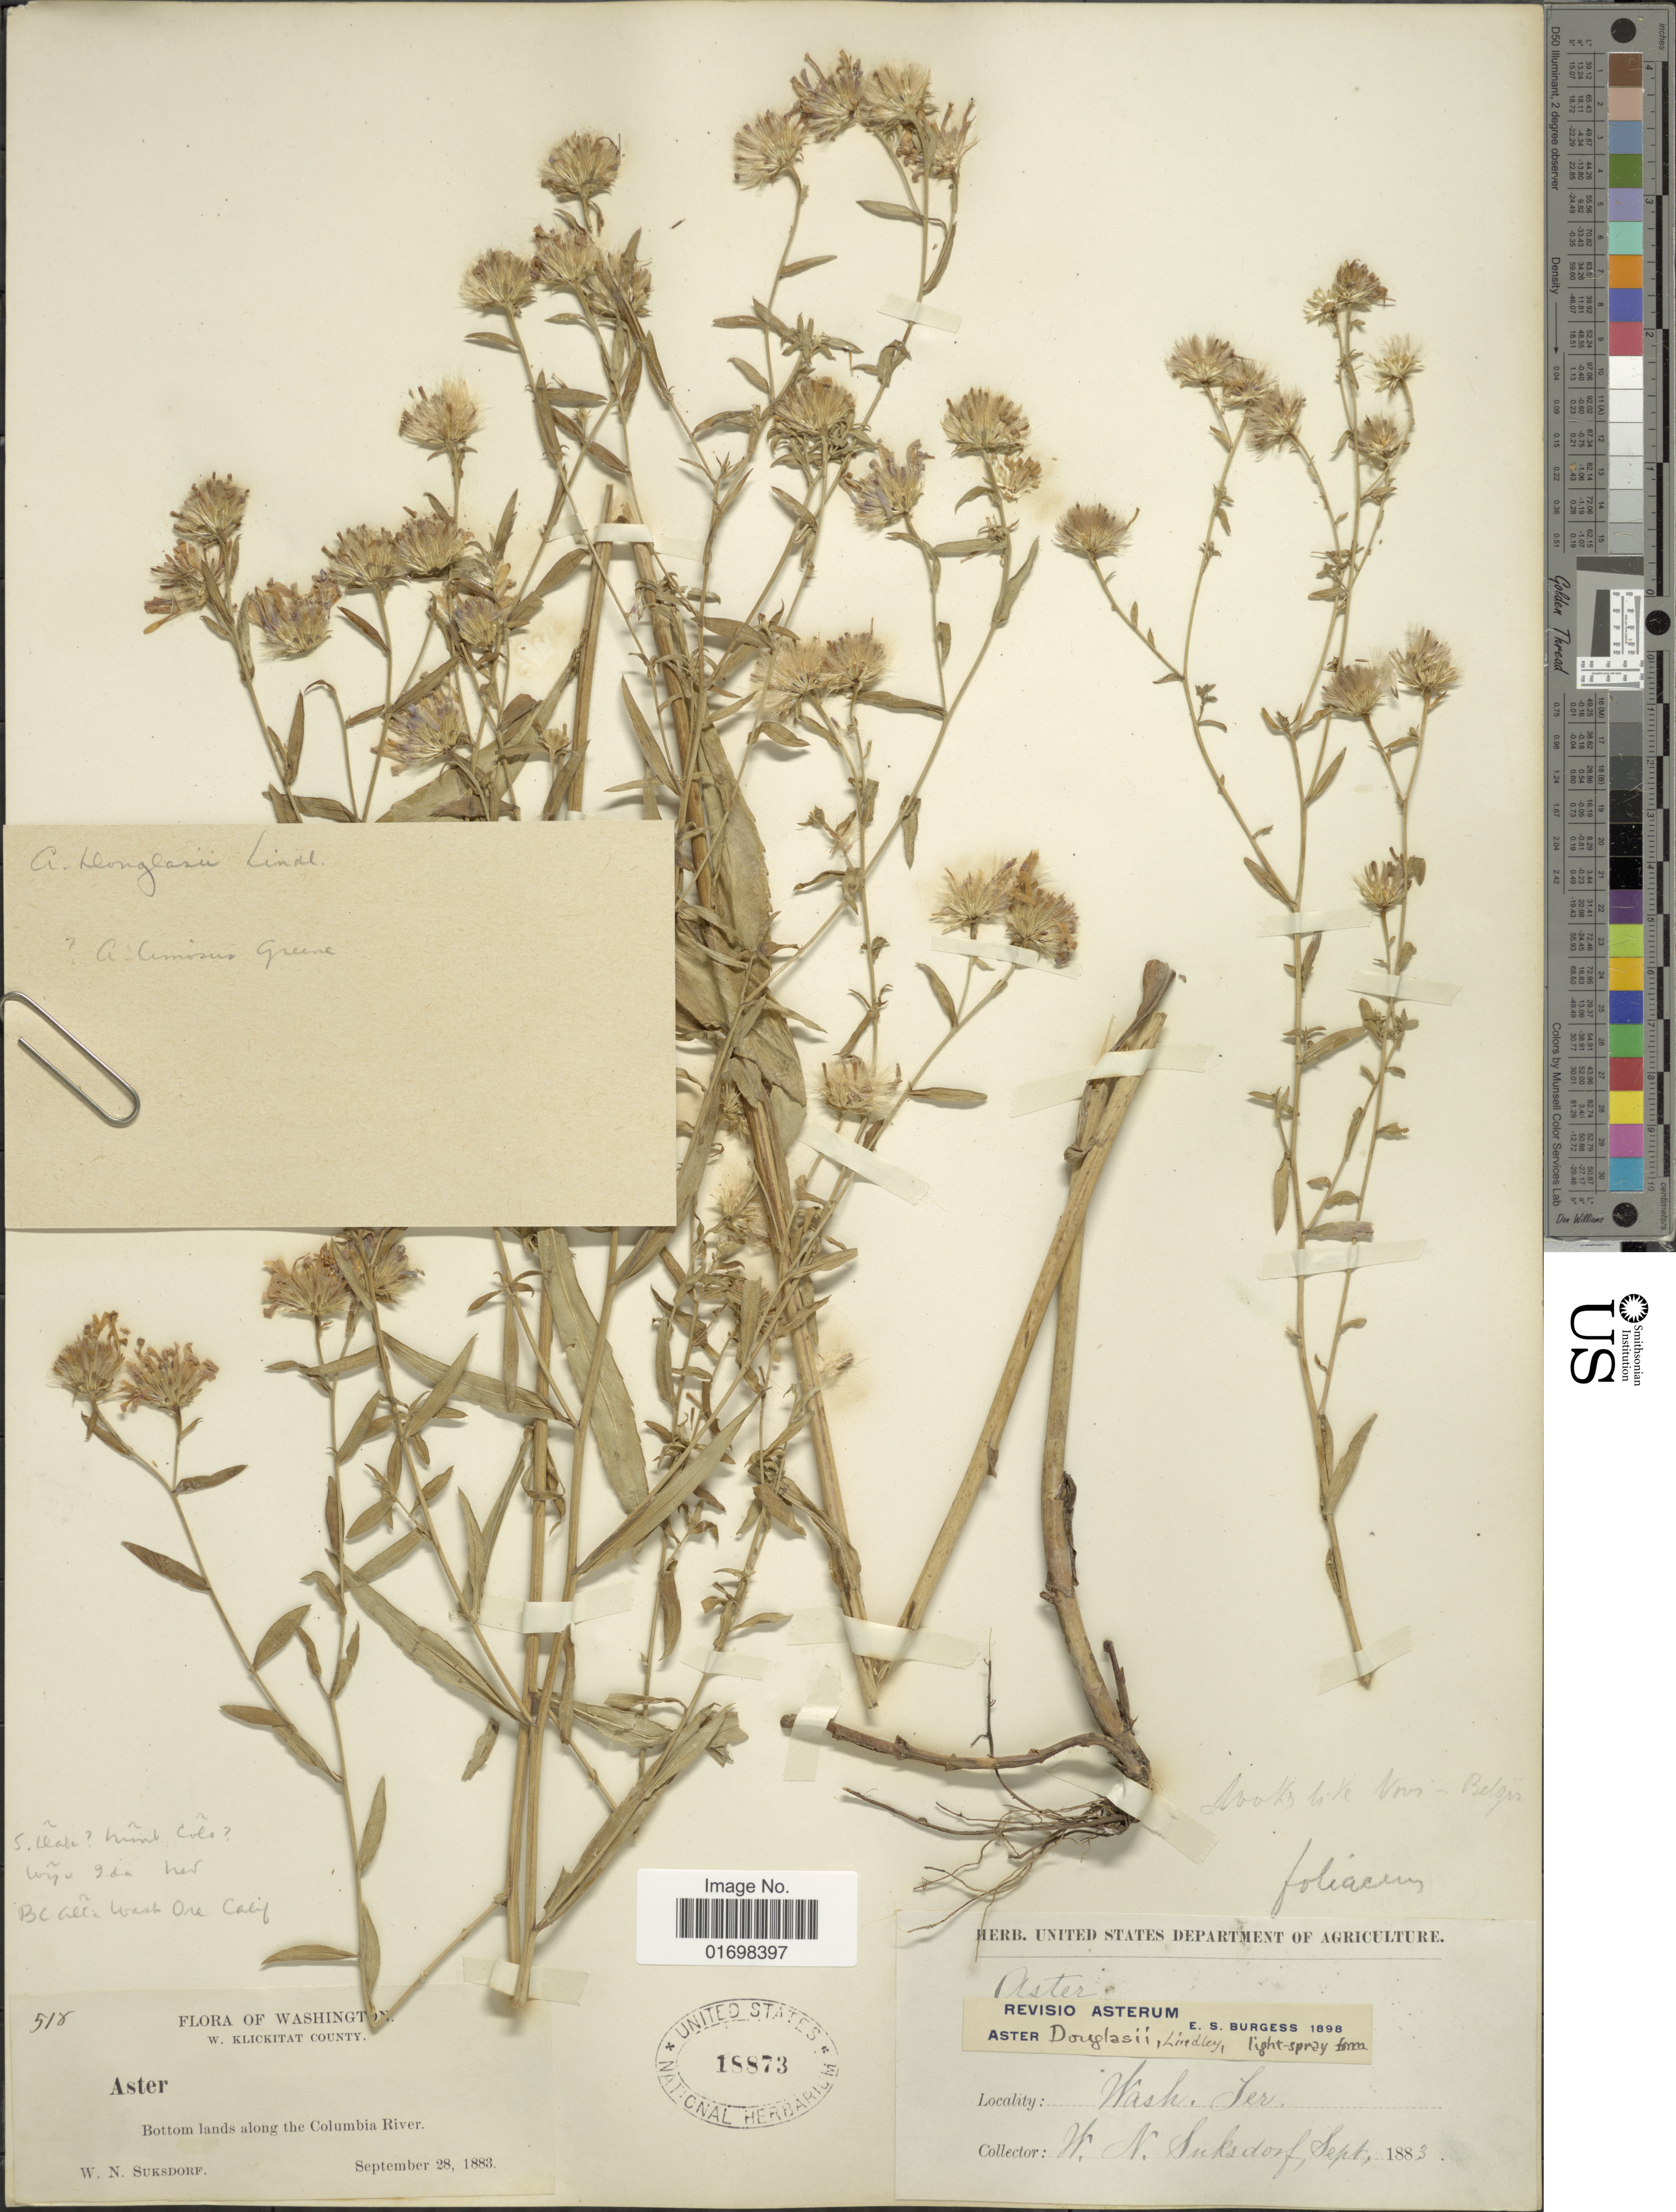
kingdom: Plantae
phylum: Tracheophyta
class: Magnoliopsida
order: Asterales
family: Asteraceae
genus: Symphyotrichum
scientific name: Symphyotrichum subspicatum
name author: (Nees) G.L. Nesom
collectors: W. N. Suksdorf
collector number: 518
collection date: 1883-09-28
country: United States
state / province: Washington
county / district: Klickitat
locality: W. Klickitat County, Bottom lands along the Columbia River,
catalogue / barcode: US 18873